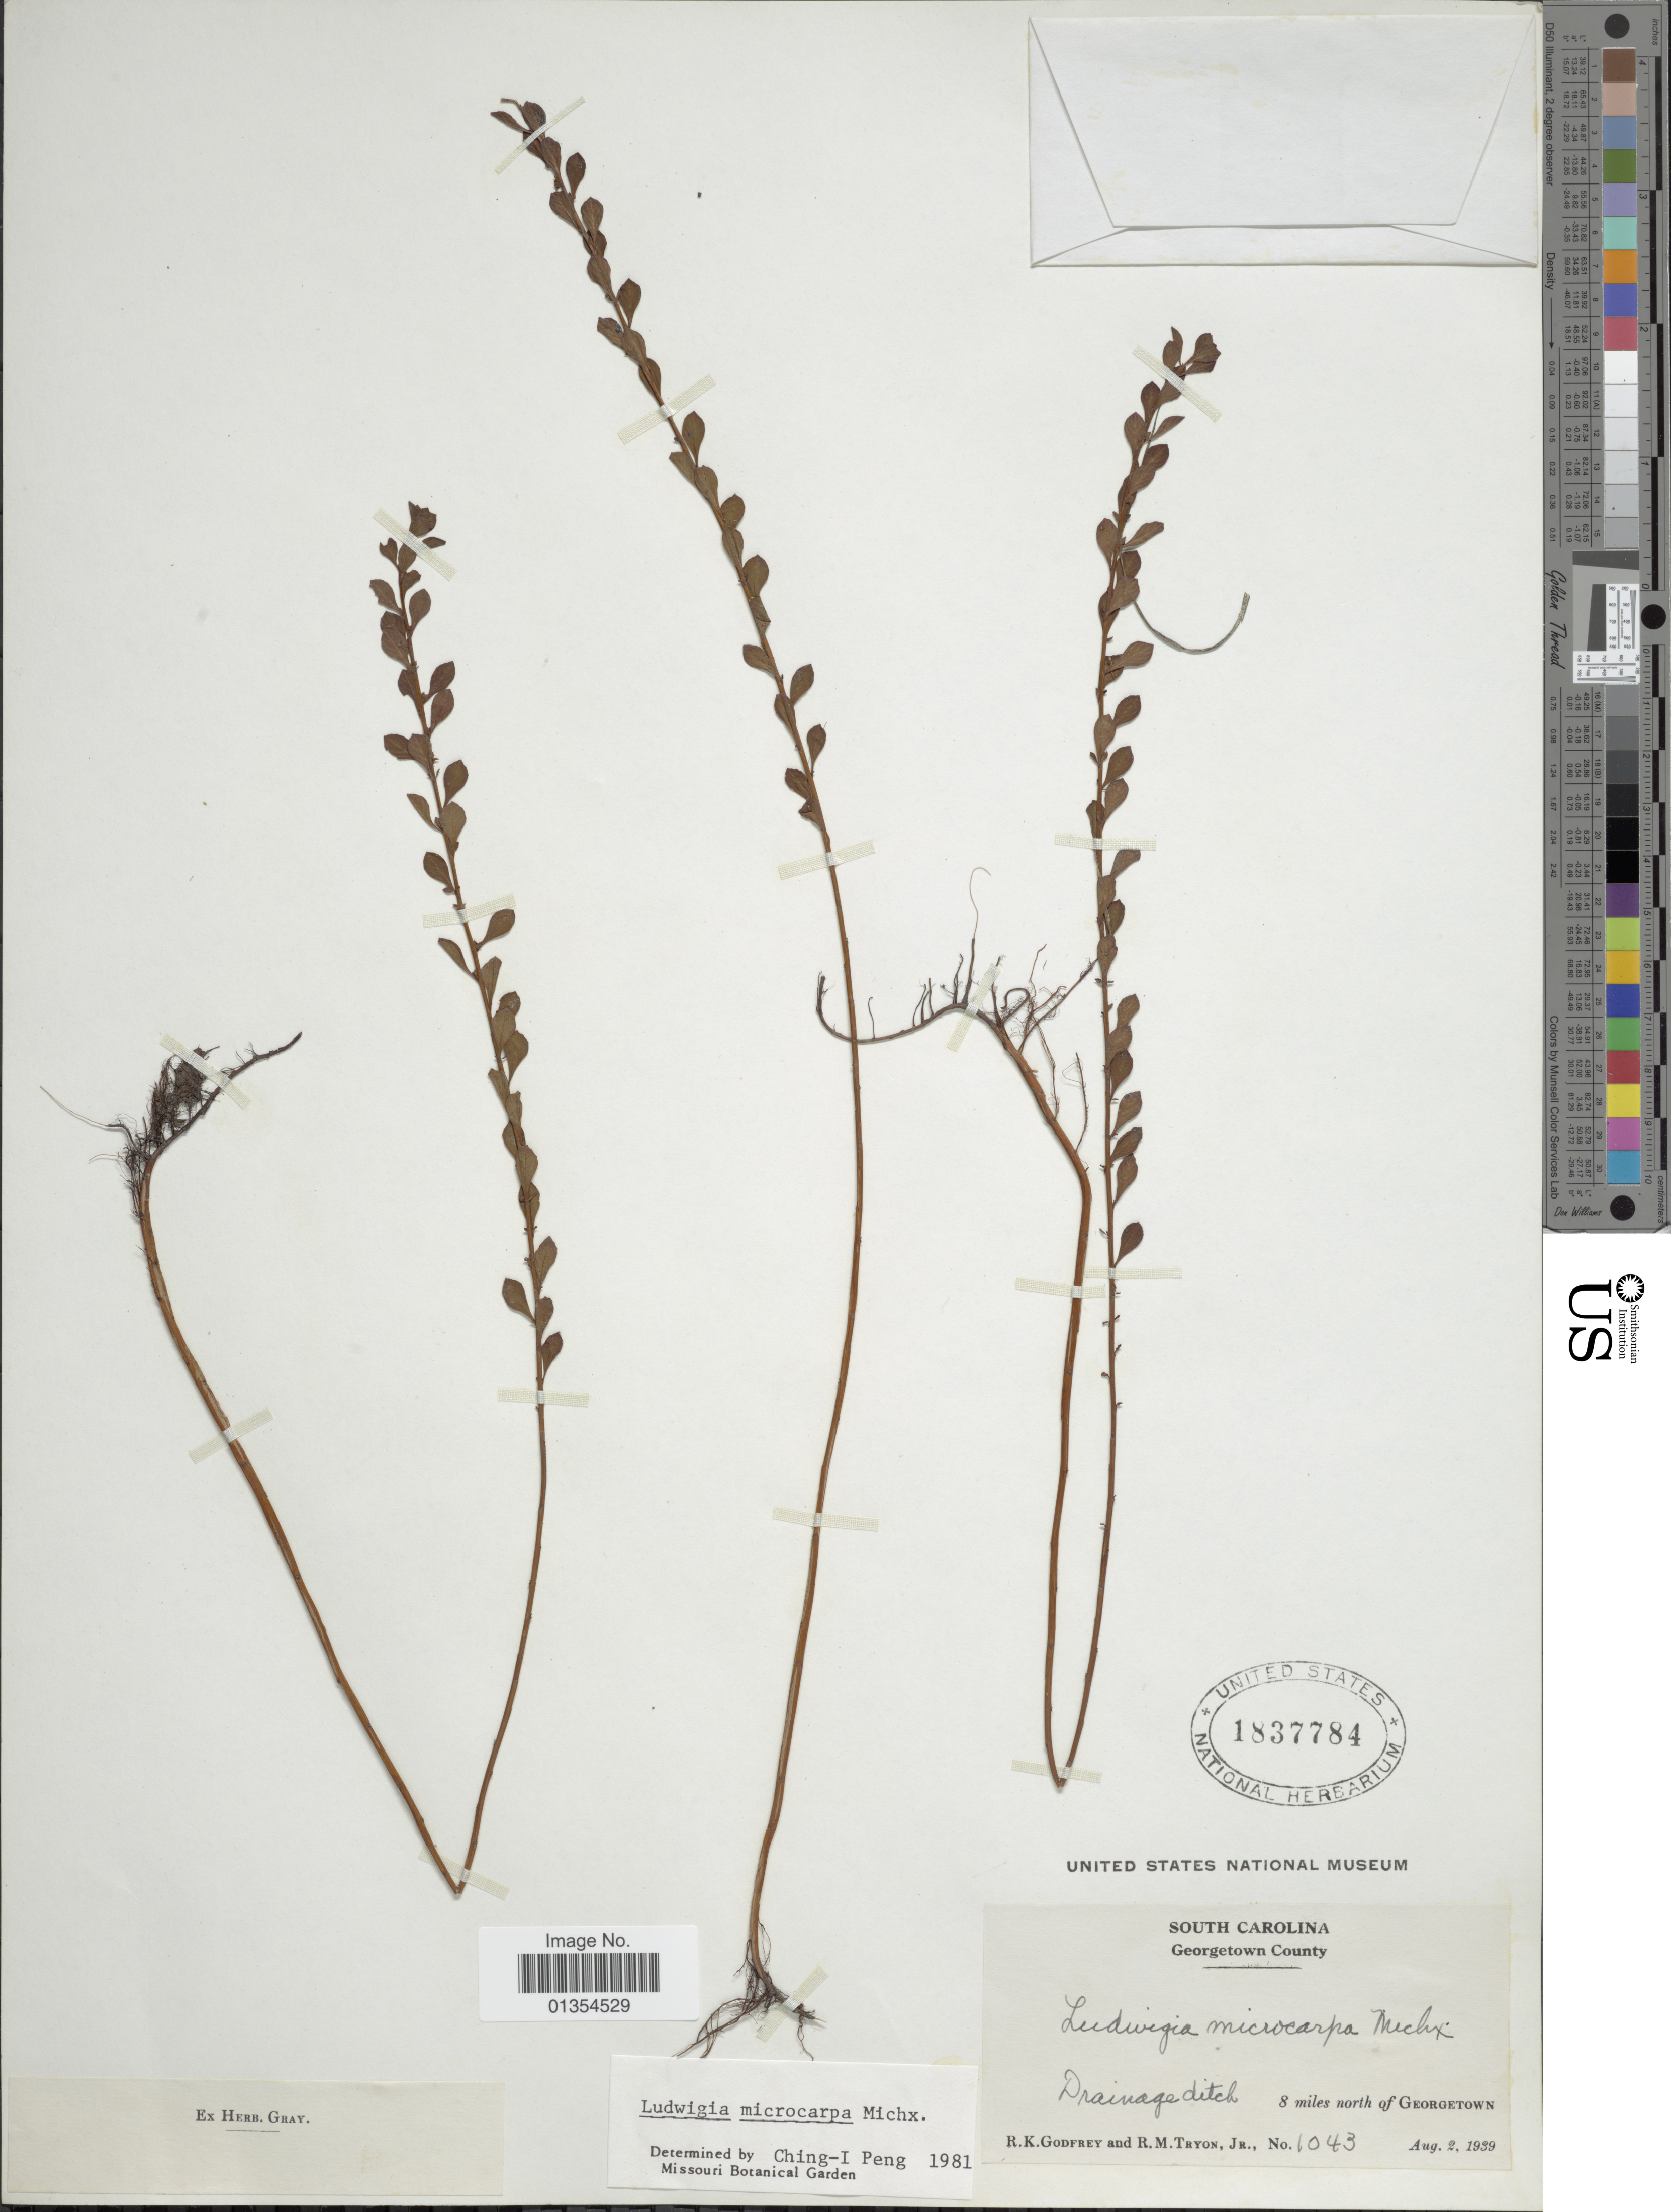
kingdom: Plantae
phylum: Tracheophyta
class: Magnoliopsida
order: Myrtales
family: Onagraceae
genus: Ludwigia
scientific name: Ludwigia microcarpa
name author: Michx.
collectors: R. K. Godfrey & R. M. Tryon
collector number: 1043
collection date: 1939-08-02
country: United States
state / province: South Carolina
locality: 8 miles north of Georgetown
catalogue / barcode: US 1837784